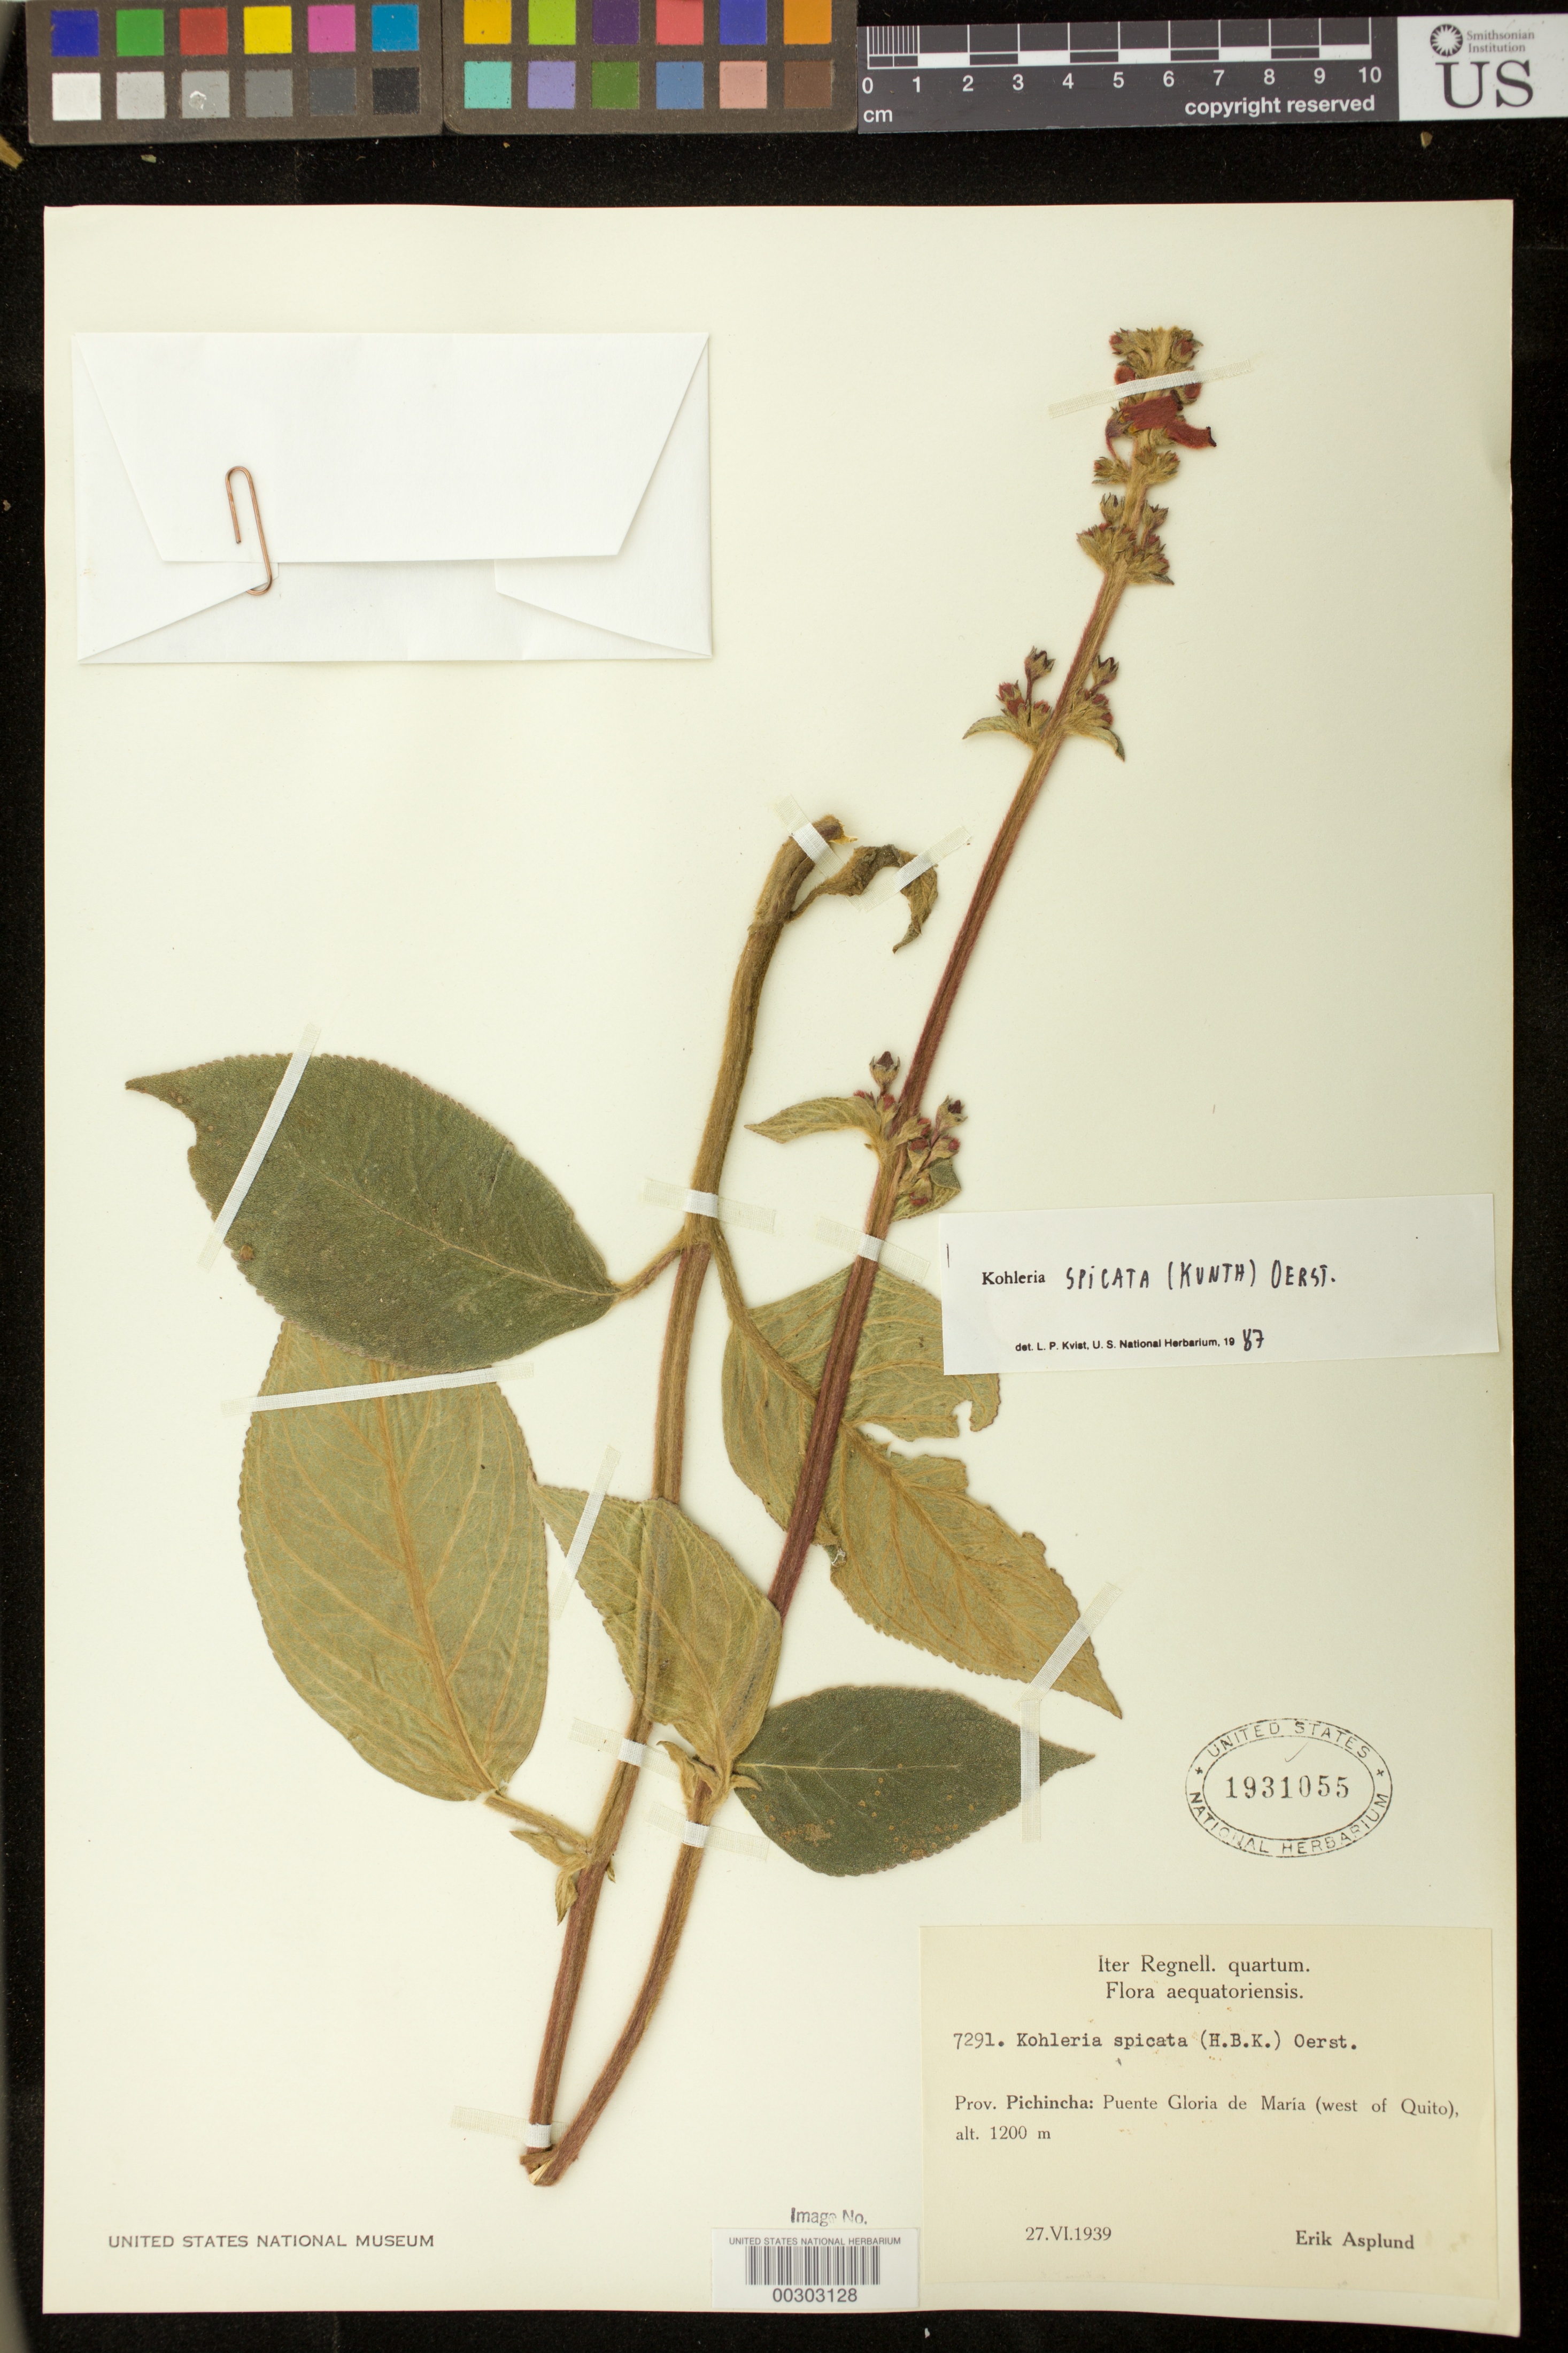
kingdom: Plantae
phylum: Tracheophyta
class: Magnoliopsida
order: Lamiales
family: Gesneriaceae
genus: Kohleria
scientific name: Kohleria spicata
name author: (Kunth) Oerst.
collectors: E. Asplund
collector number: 7291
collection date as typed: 27 Jun 1939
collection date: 1939-06-27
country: Ecuador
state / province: Pichincha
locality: Puente Gloria de Maria (W of Quito)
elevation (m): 1200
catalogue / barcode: US 1931055